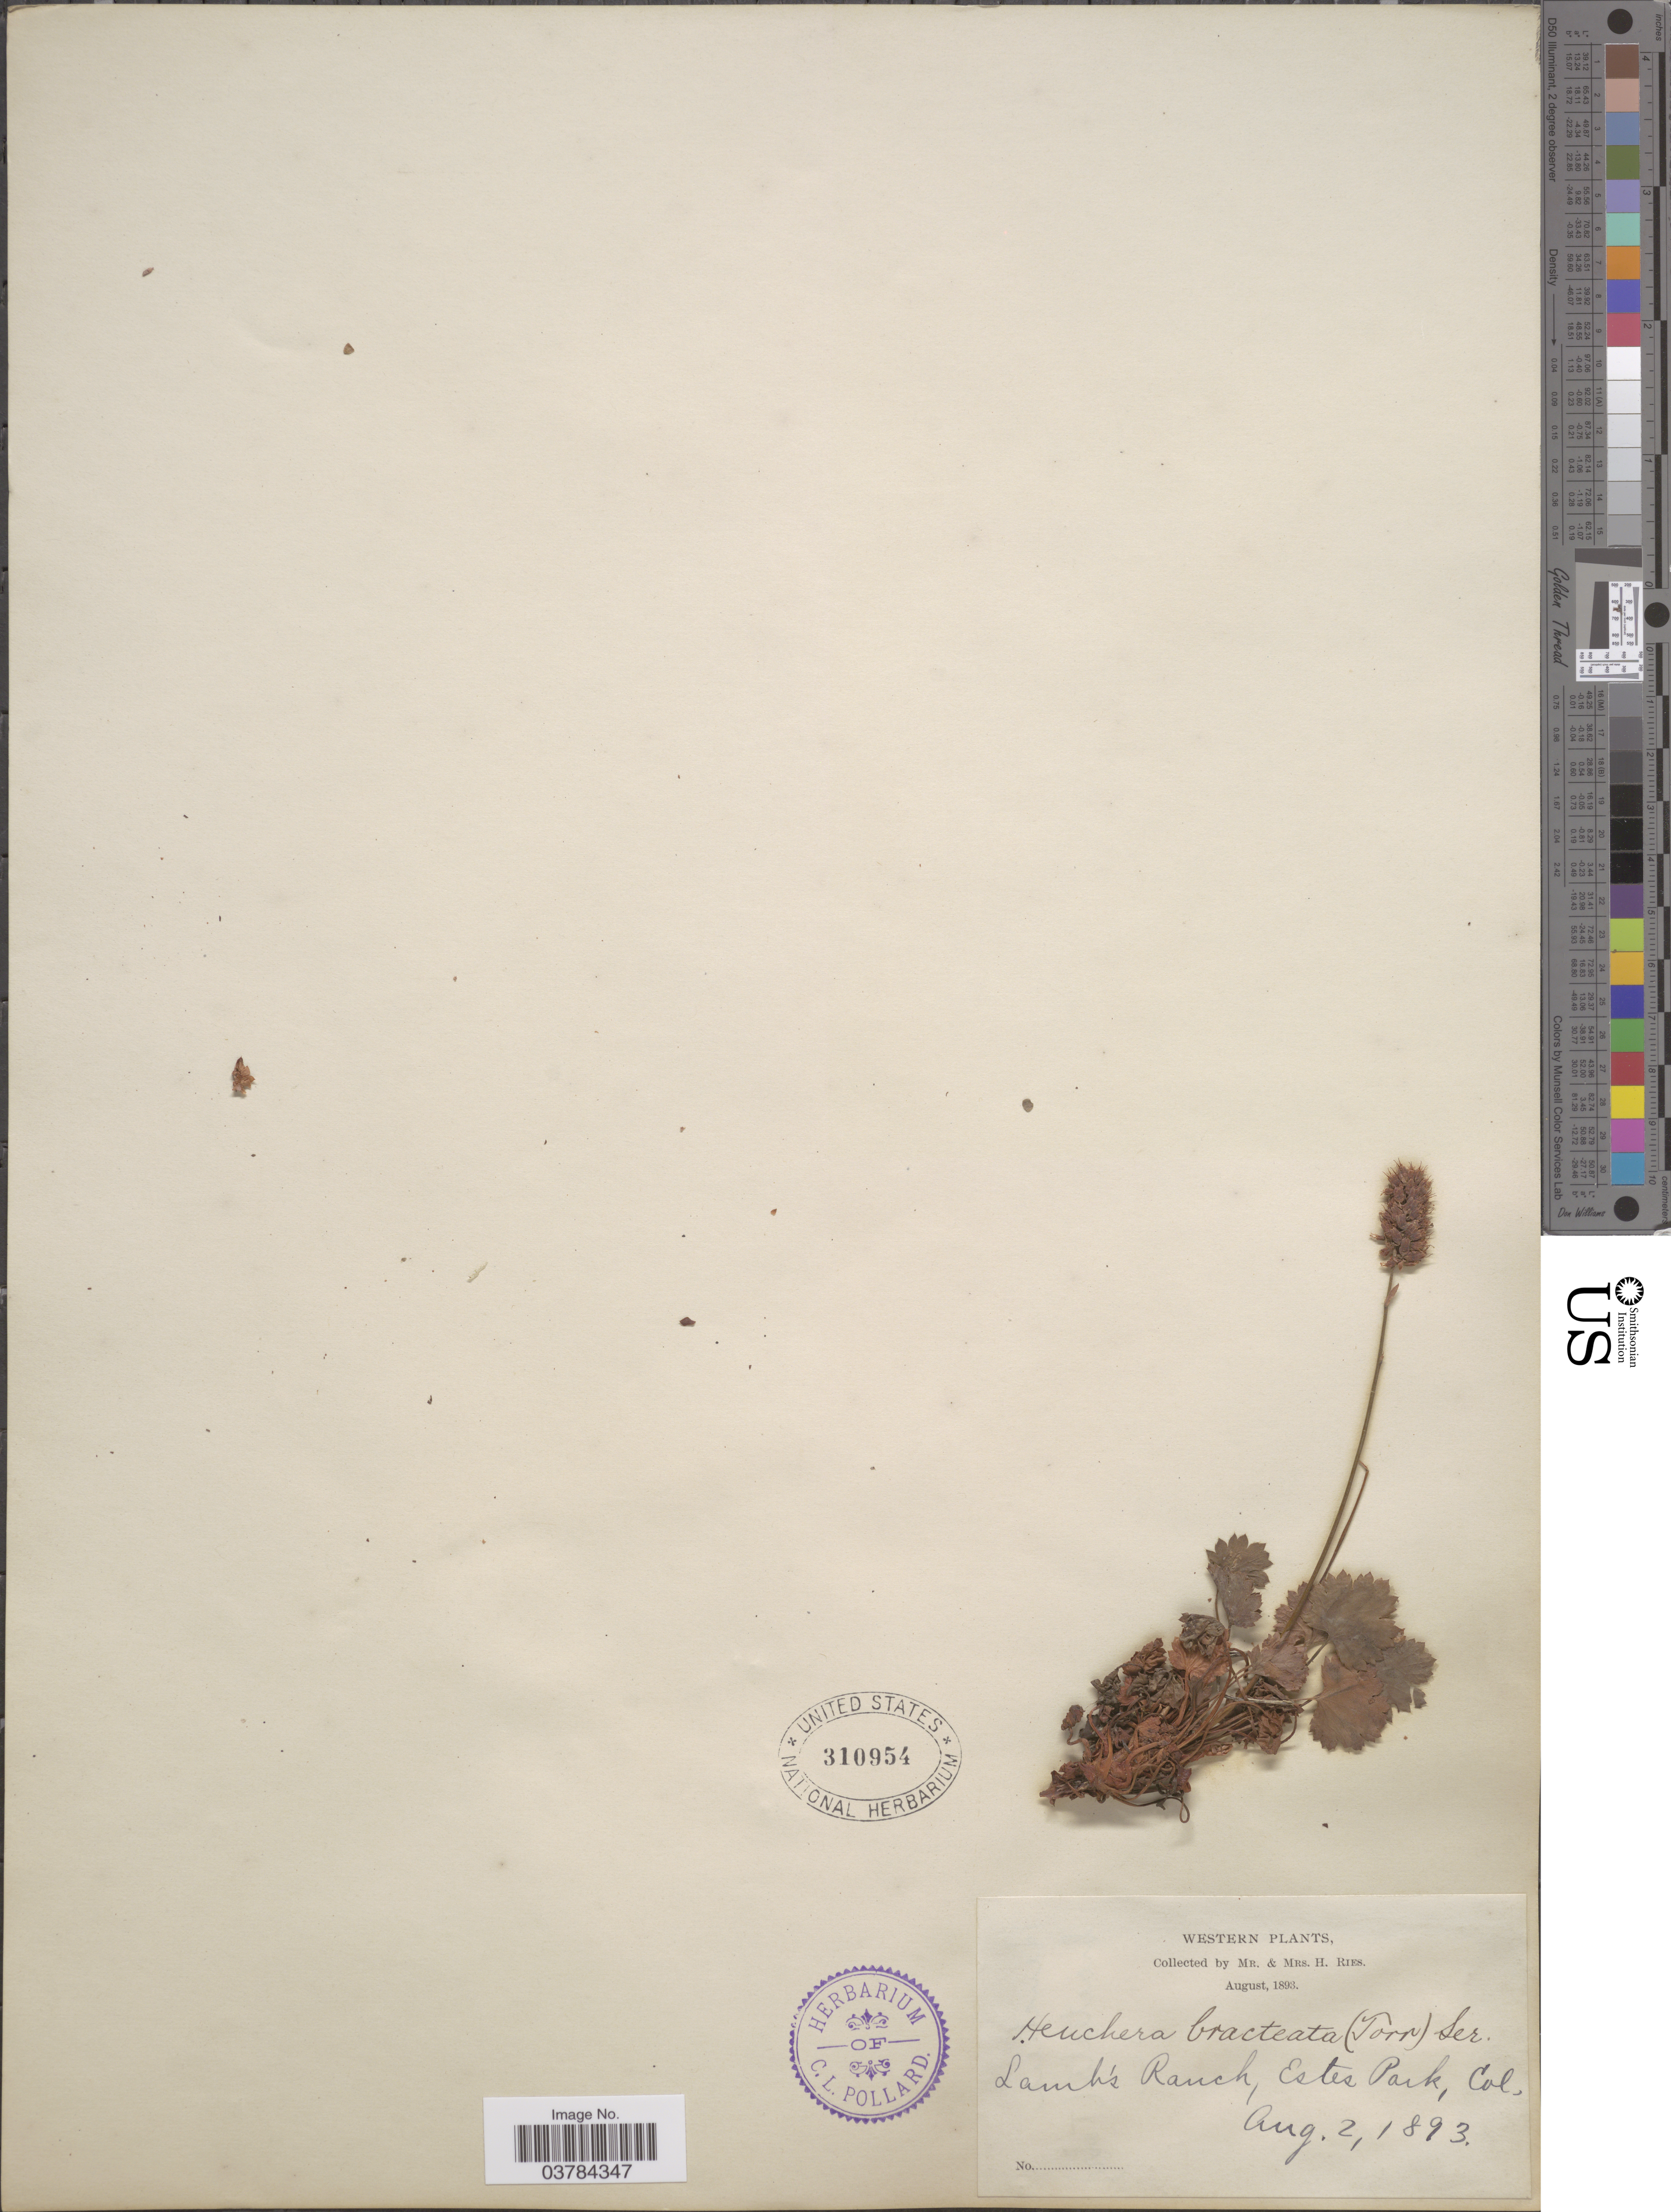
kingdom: Plantae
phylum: Tracheophyta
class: Magnoliopsida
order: Saxifragales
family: Saxifragaceae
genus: Heuchera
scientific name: Heuchera bracteata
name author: (Torr.) Ser.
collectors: H. Ries & H. Ries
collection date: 1893-08-02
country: United States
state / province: Colorado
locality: Western. Lamb's Ranch, Estes Park.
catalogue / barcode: US 310954